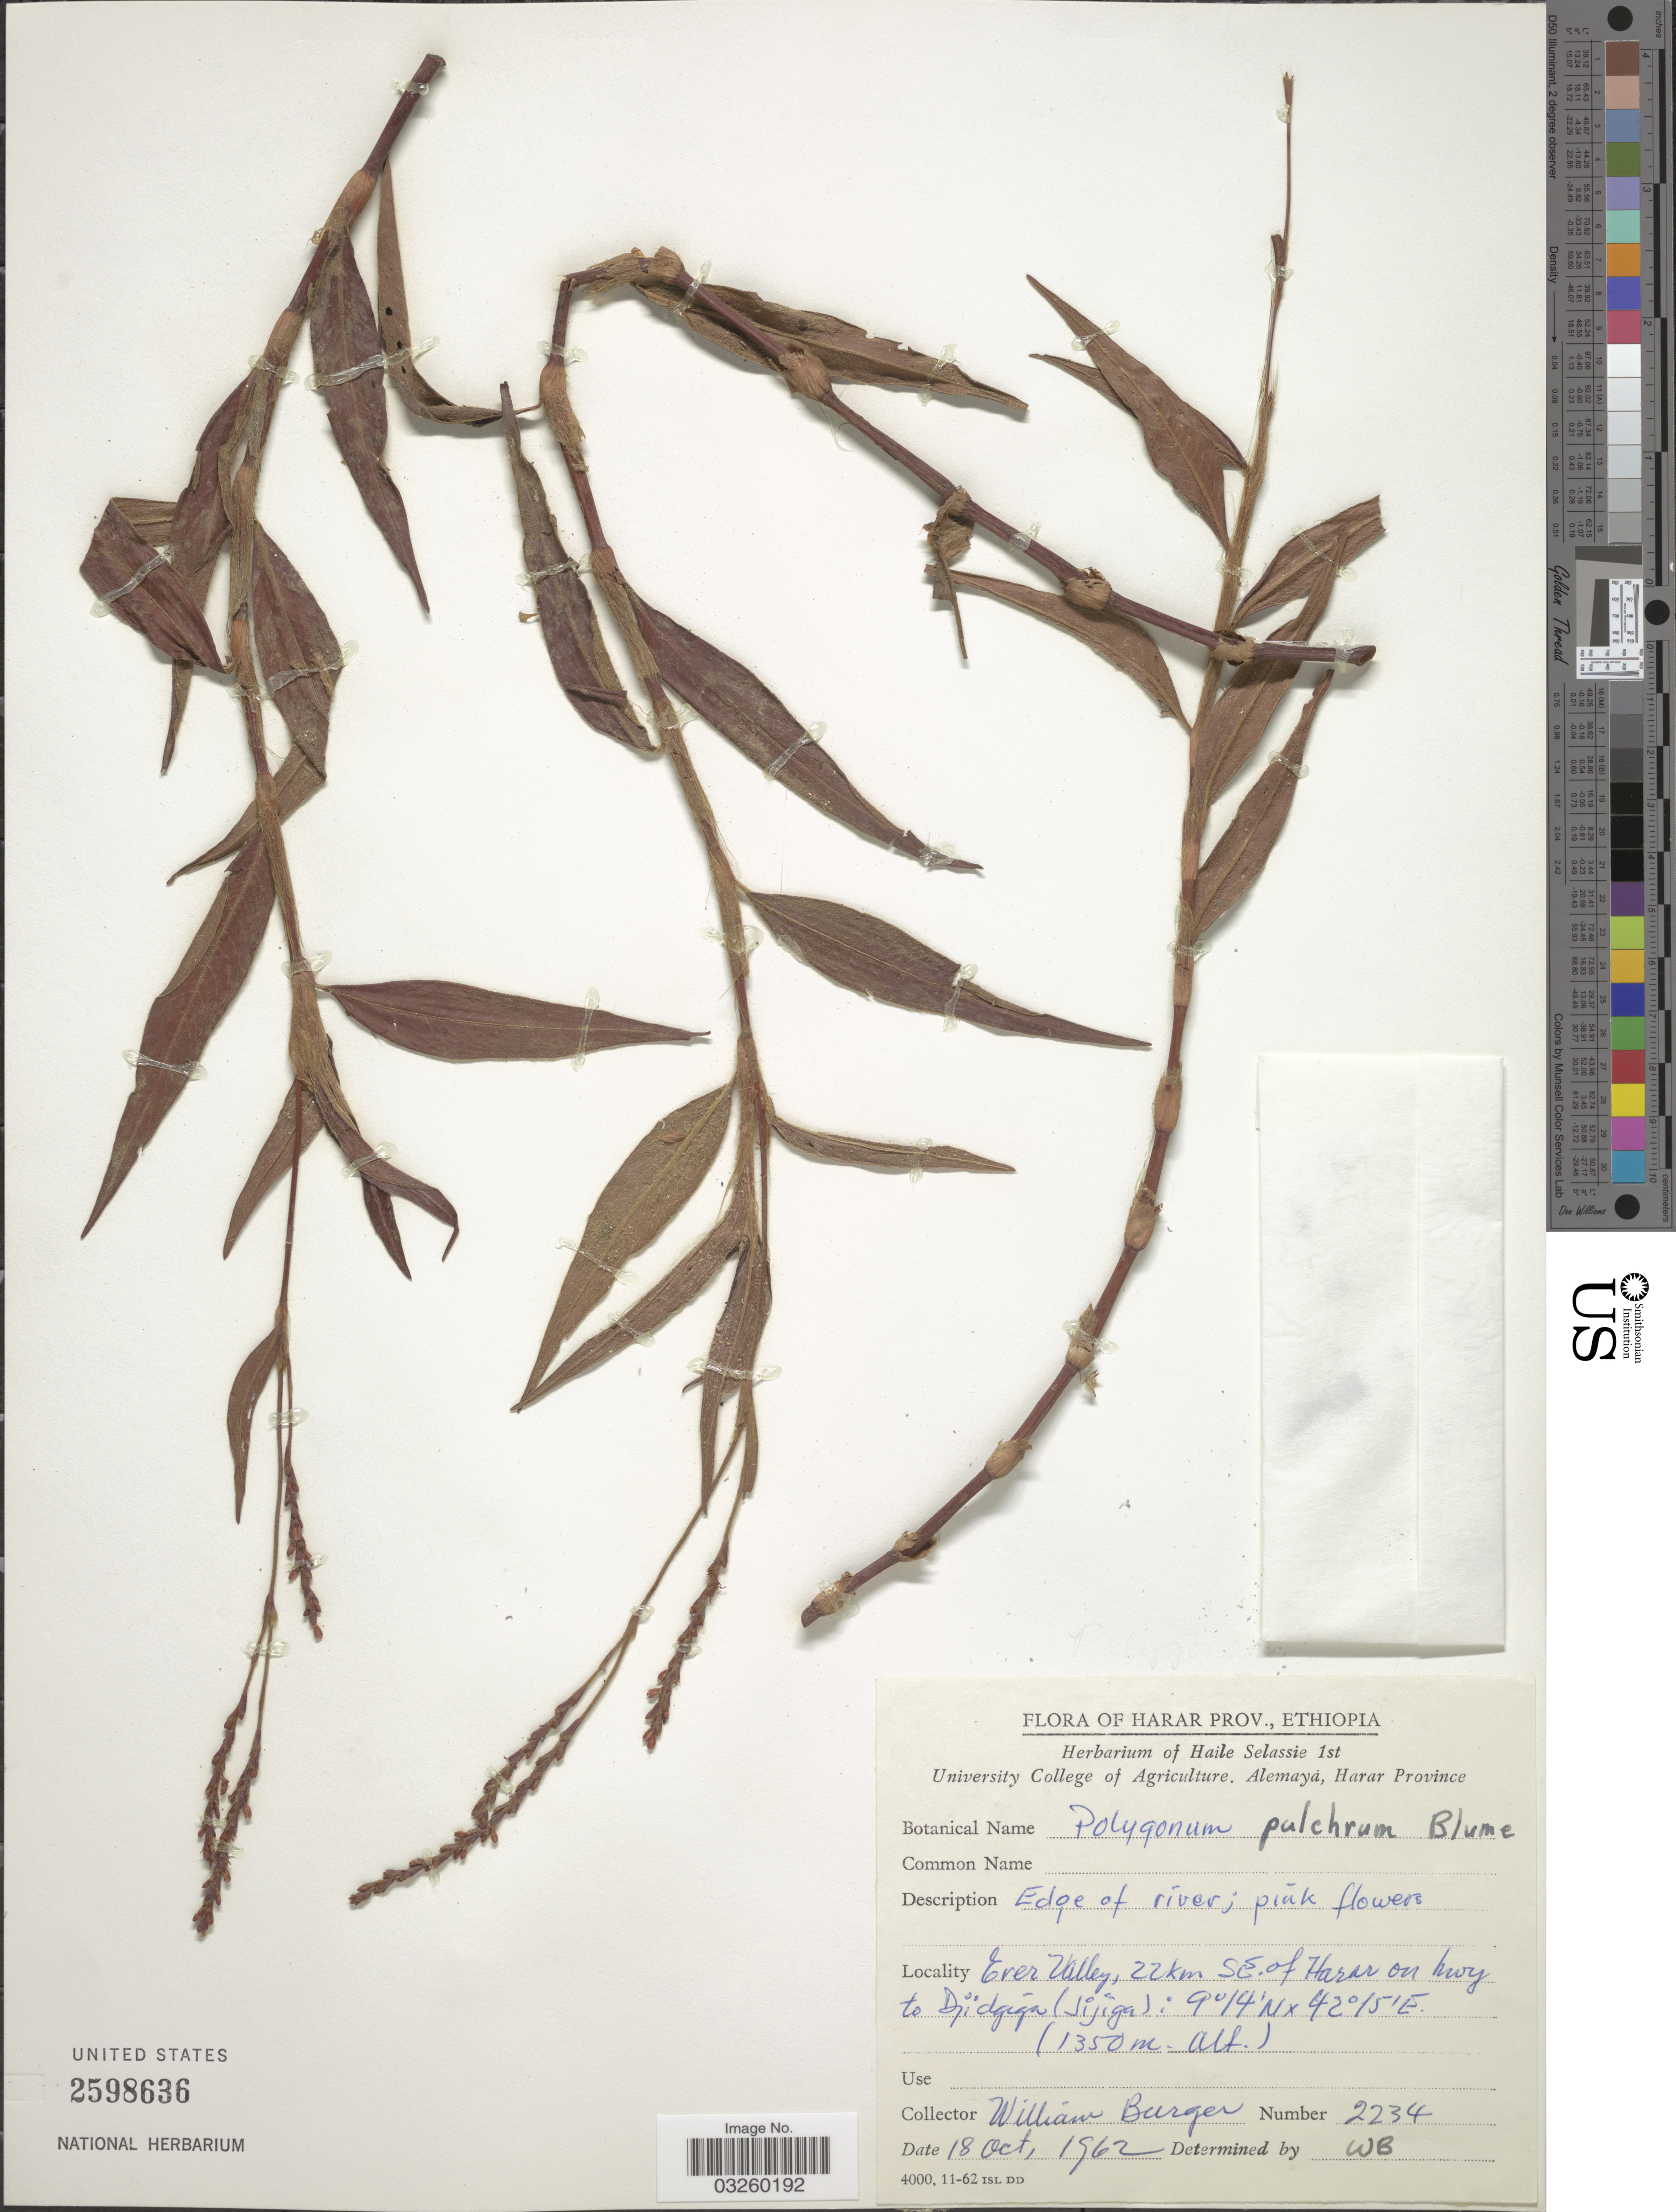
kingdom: Plantae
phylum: Tracheophyta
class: Magnoliopsida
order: Caryophyllales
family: Polygonaceae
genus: Polygonum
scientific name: Polygonum pulchrum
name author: Blume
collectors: W. Burger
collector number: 2234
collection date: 1962-10-18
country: Ethiopia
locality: Harar Prov. Ever Valley, 22 km SE of Harar on hwy to Djidjiga (Jijiga).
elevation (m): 1350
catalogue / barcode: US 2598636